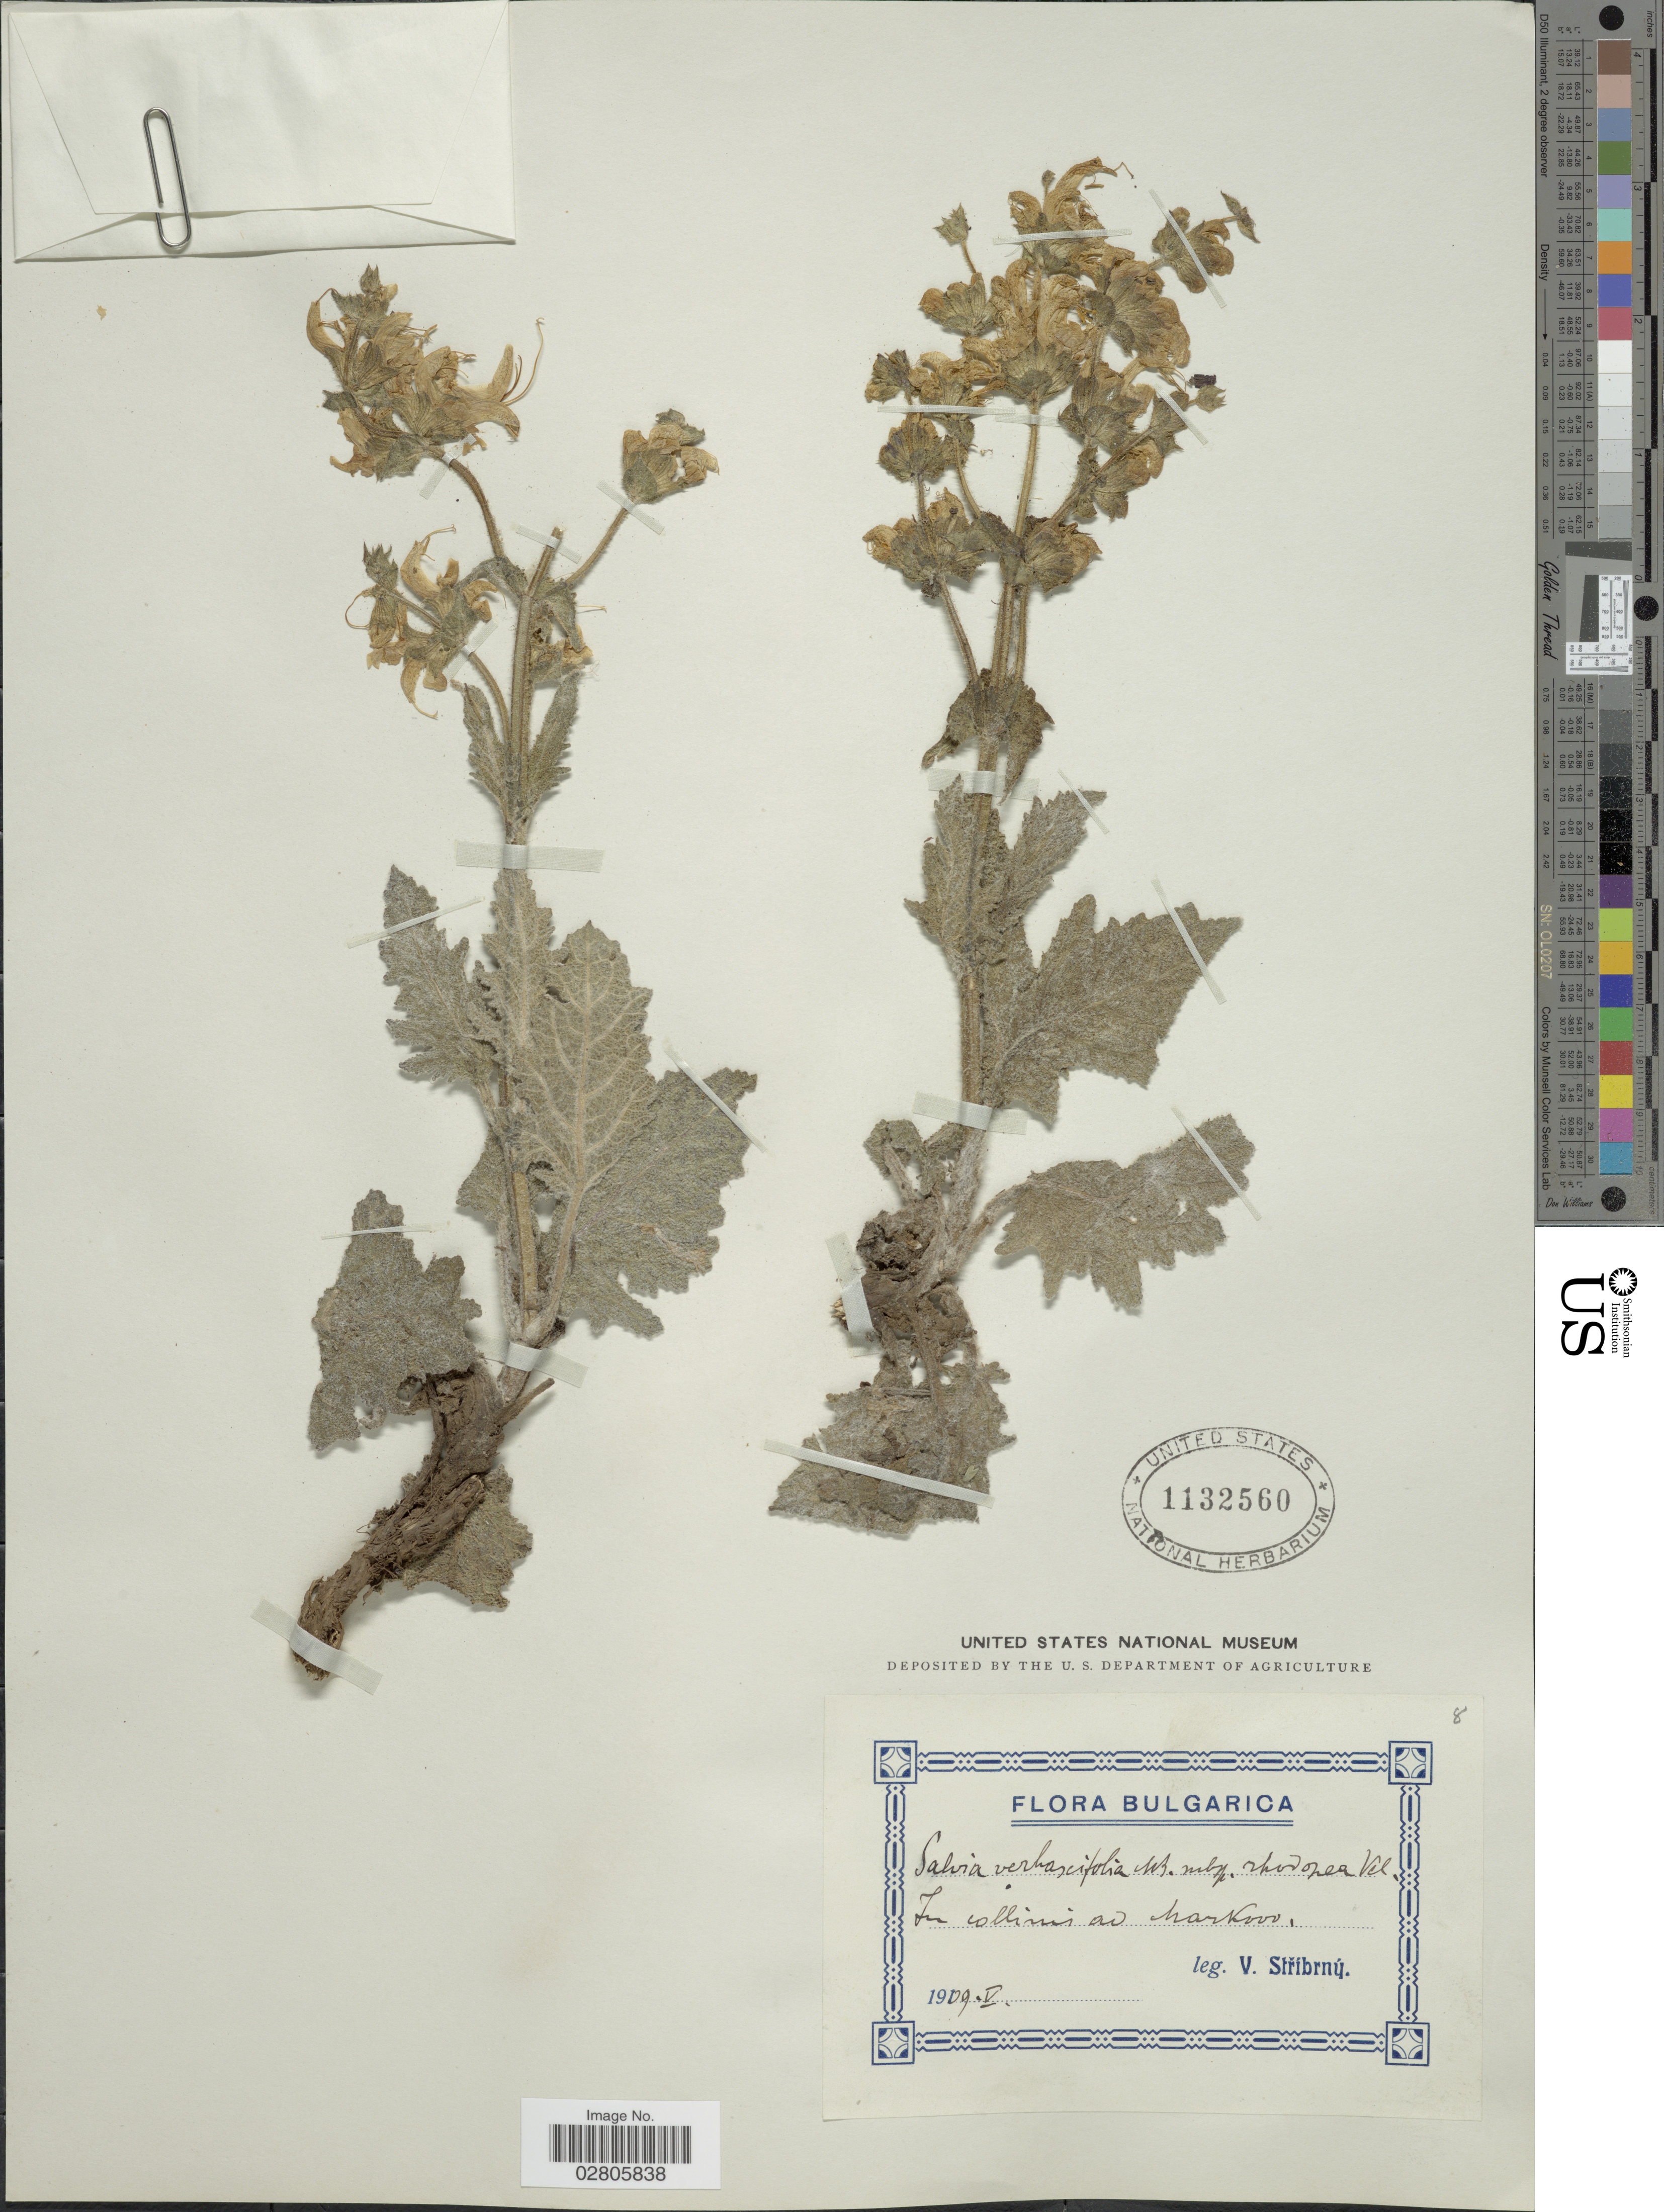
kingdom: Plantae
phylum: Tracheophyta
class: Magnoliopsida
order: Lamiales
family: Lamiaceae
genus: Salvia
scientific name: Salvia verbascifolia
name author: M. Bieb.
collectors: V. Stribrny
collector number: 8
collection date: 1909-05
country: Bulgaria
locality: In collinis ad Narkoov.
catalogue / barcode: US 1132560